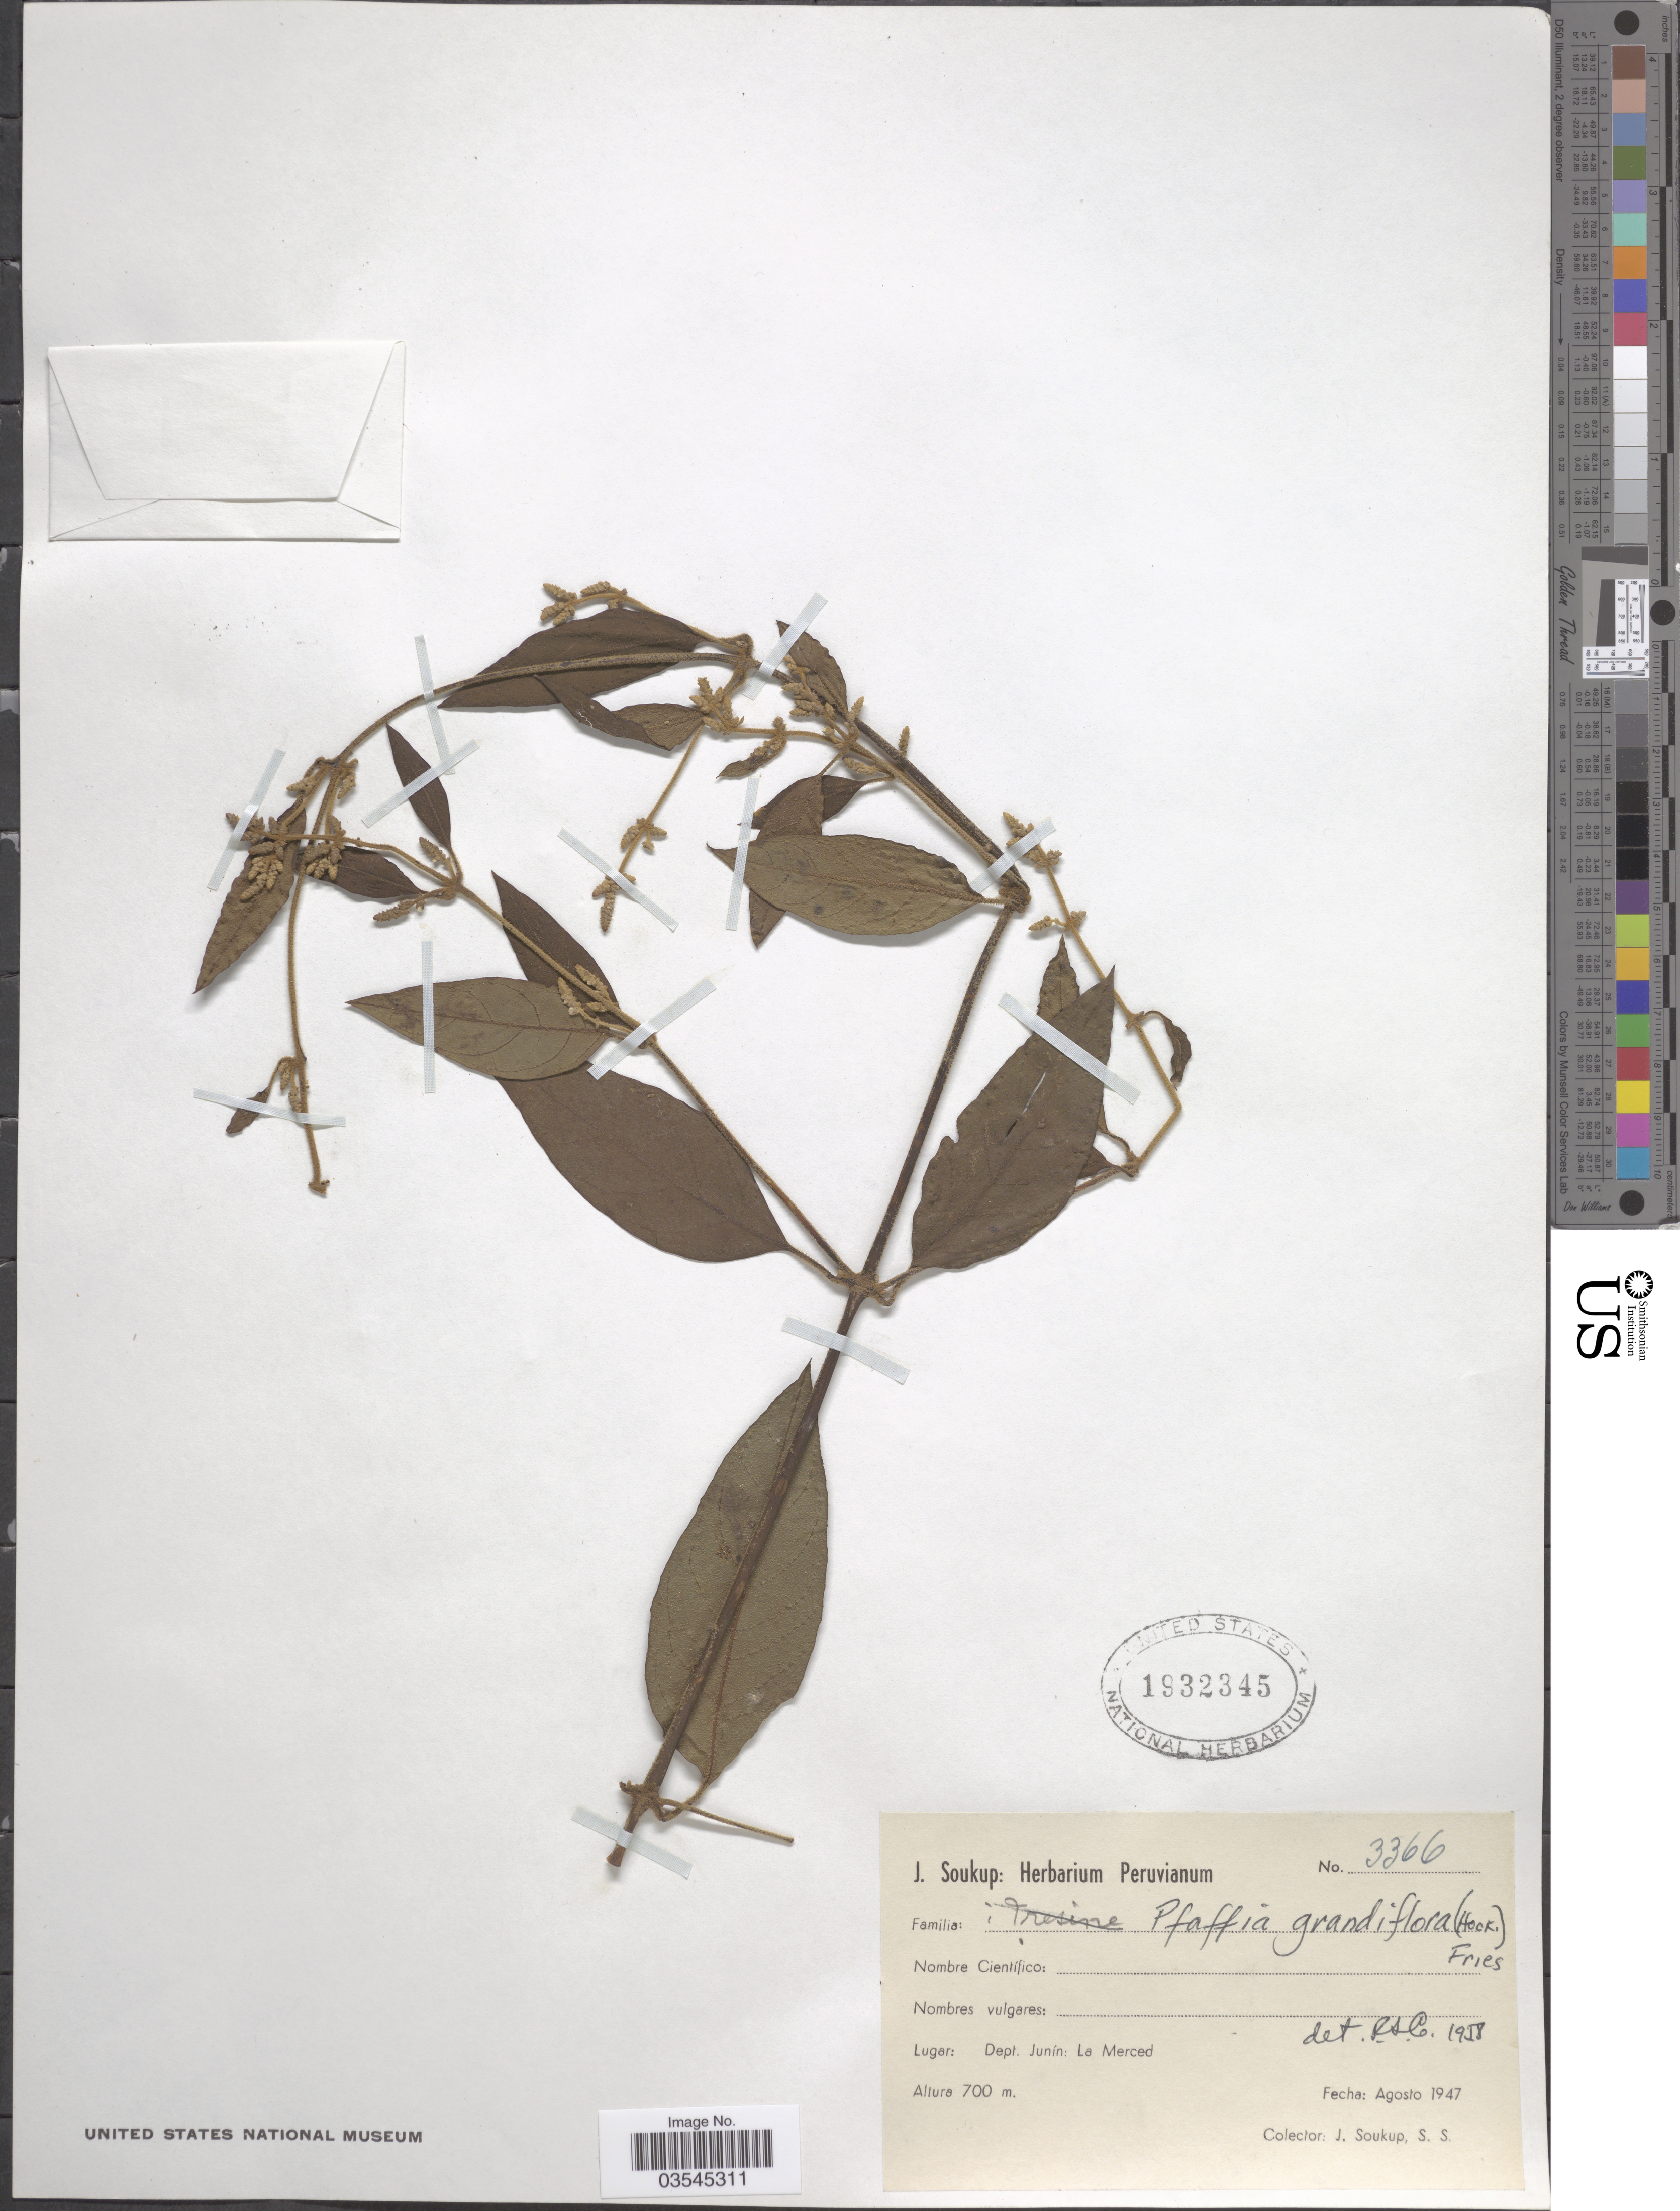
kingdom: Plantae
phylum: Tracheophyta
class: Magnoliopsida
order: Caryophyllales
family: Amaranthaceae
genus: Pfaffia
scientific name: Pfaffia grandiflora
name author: (Hook.) R.E. Fr.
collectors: J. Soukup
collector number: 3366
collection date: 1947-08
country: Peru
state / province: Junín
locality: Dept. Junín: La Merced.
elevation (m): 700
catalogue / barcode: US 1932345